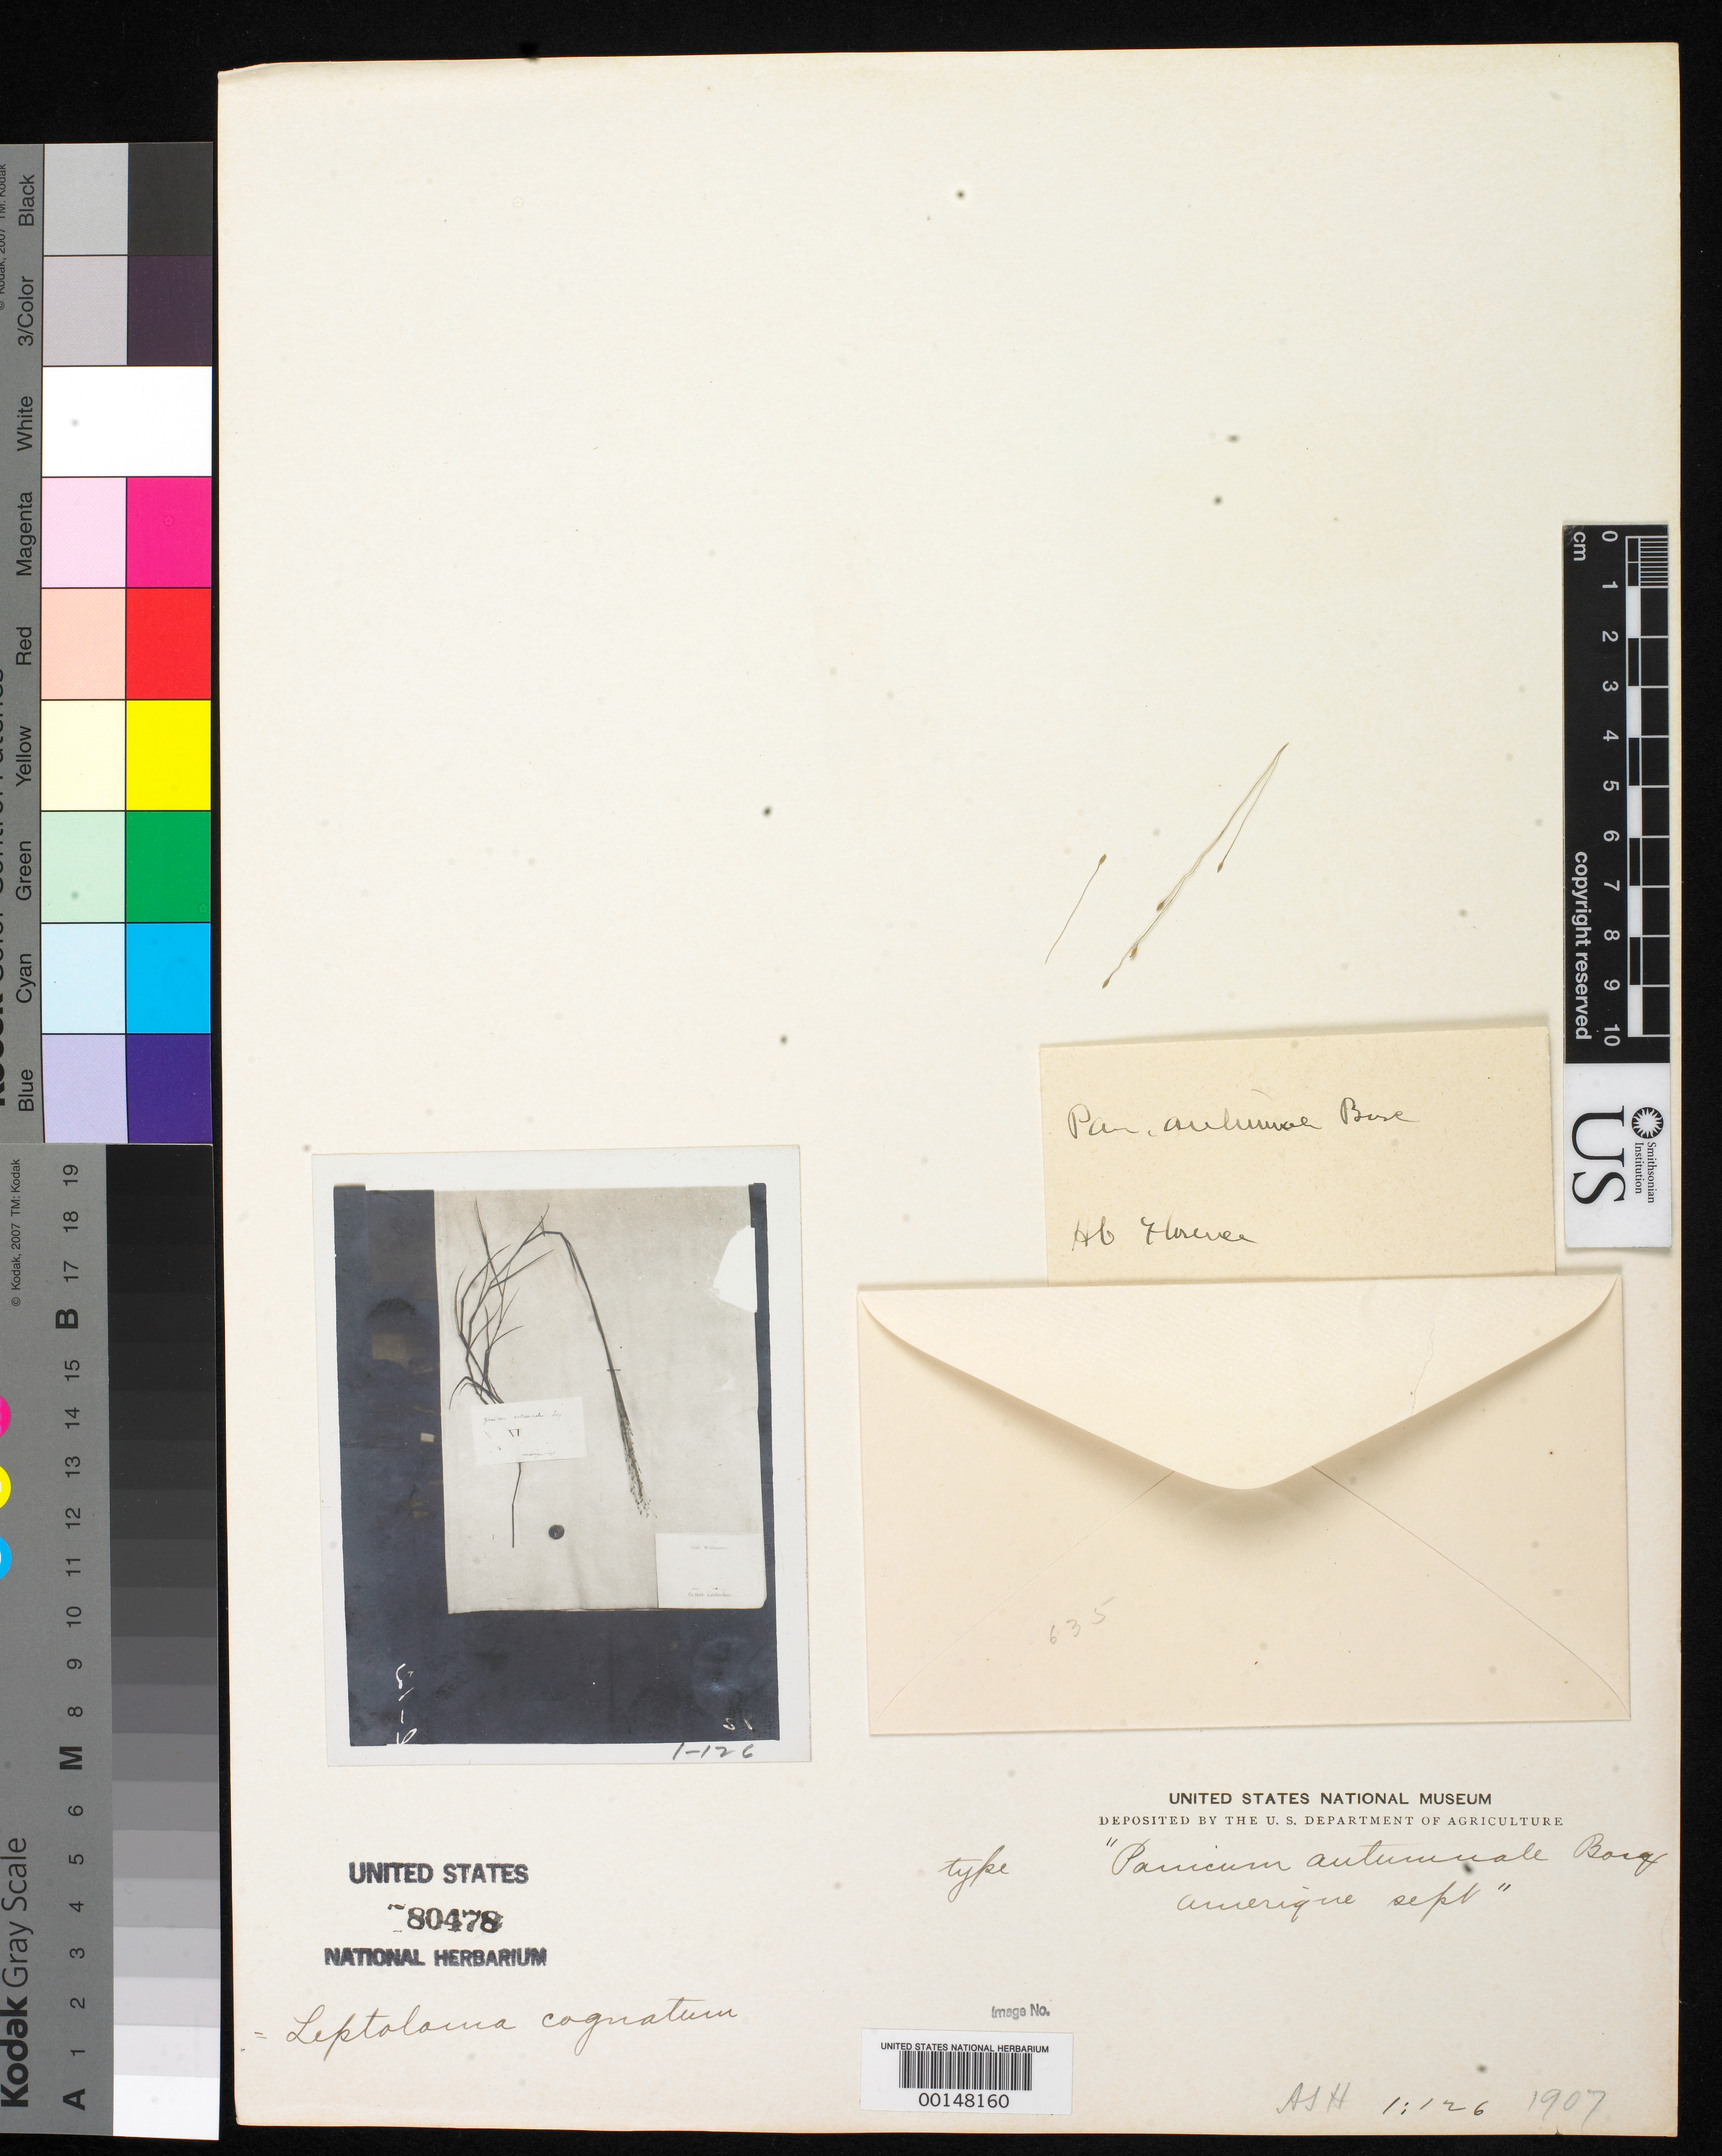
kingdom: Plantae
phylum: Tracheophyta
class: Liliopsida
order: Poales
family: Poaceae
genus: Panicum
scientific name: Panicum autumnale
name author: Bosc ex Spreng.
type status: Type Fragment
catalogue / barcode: US 80478